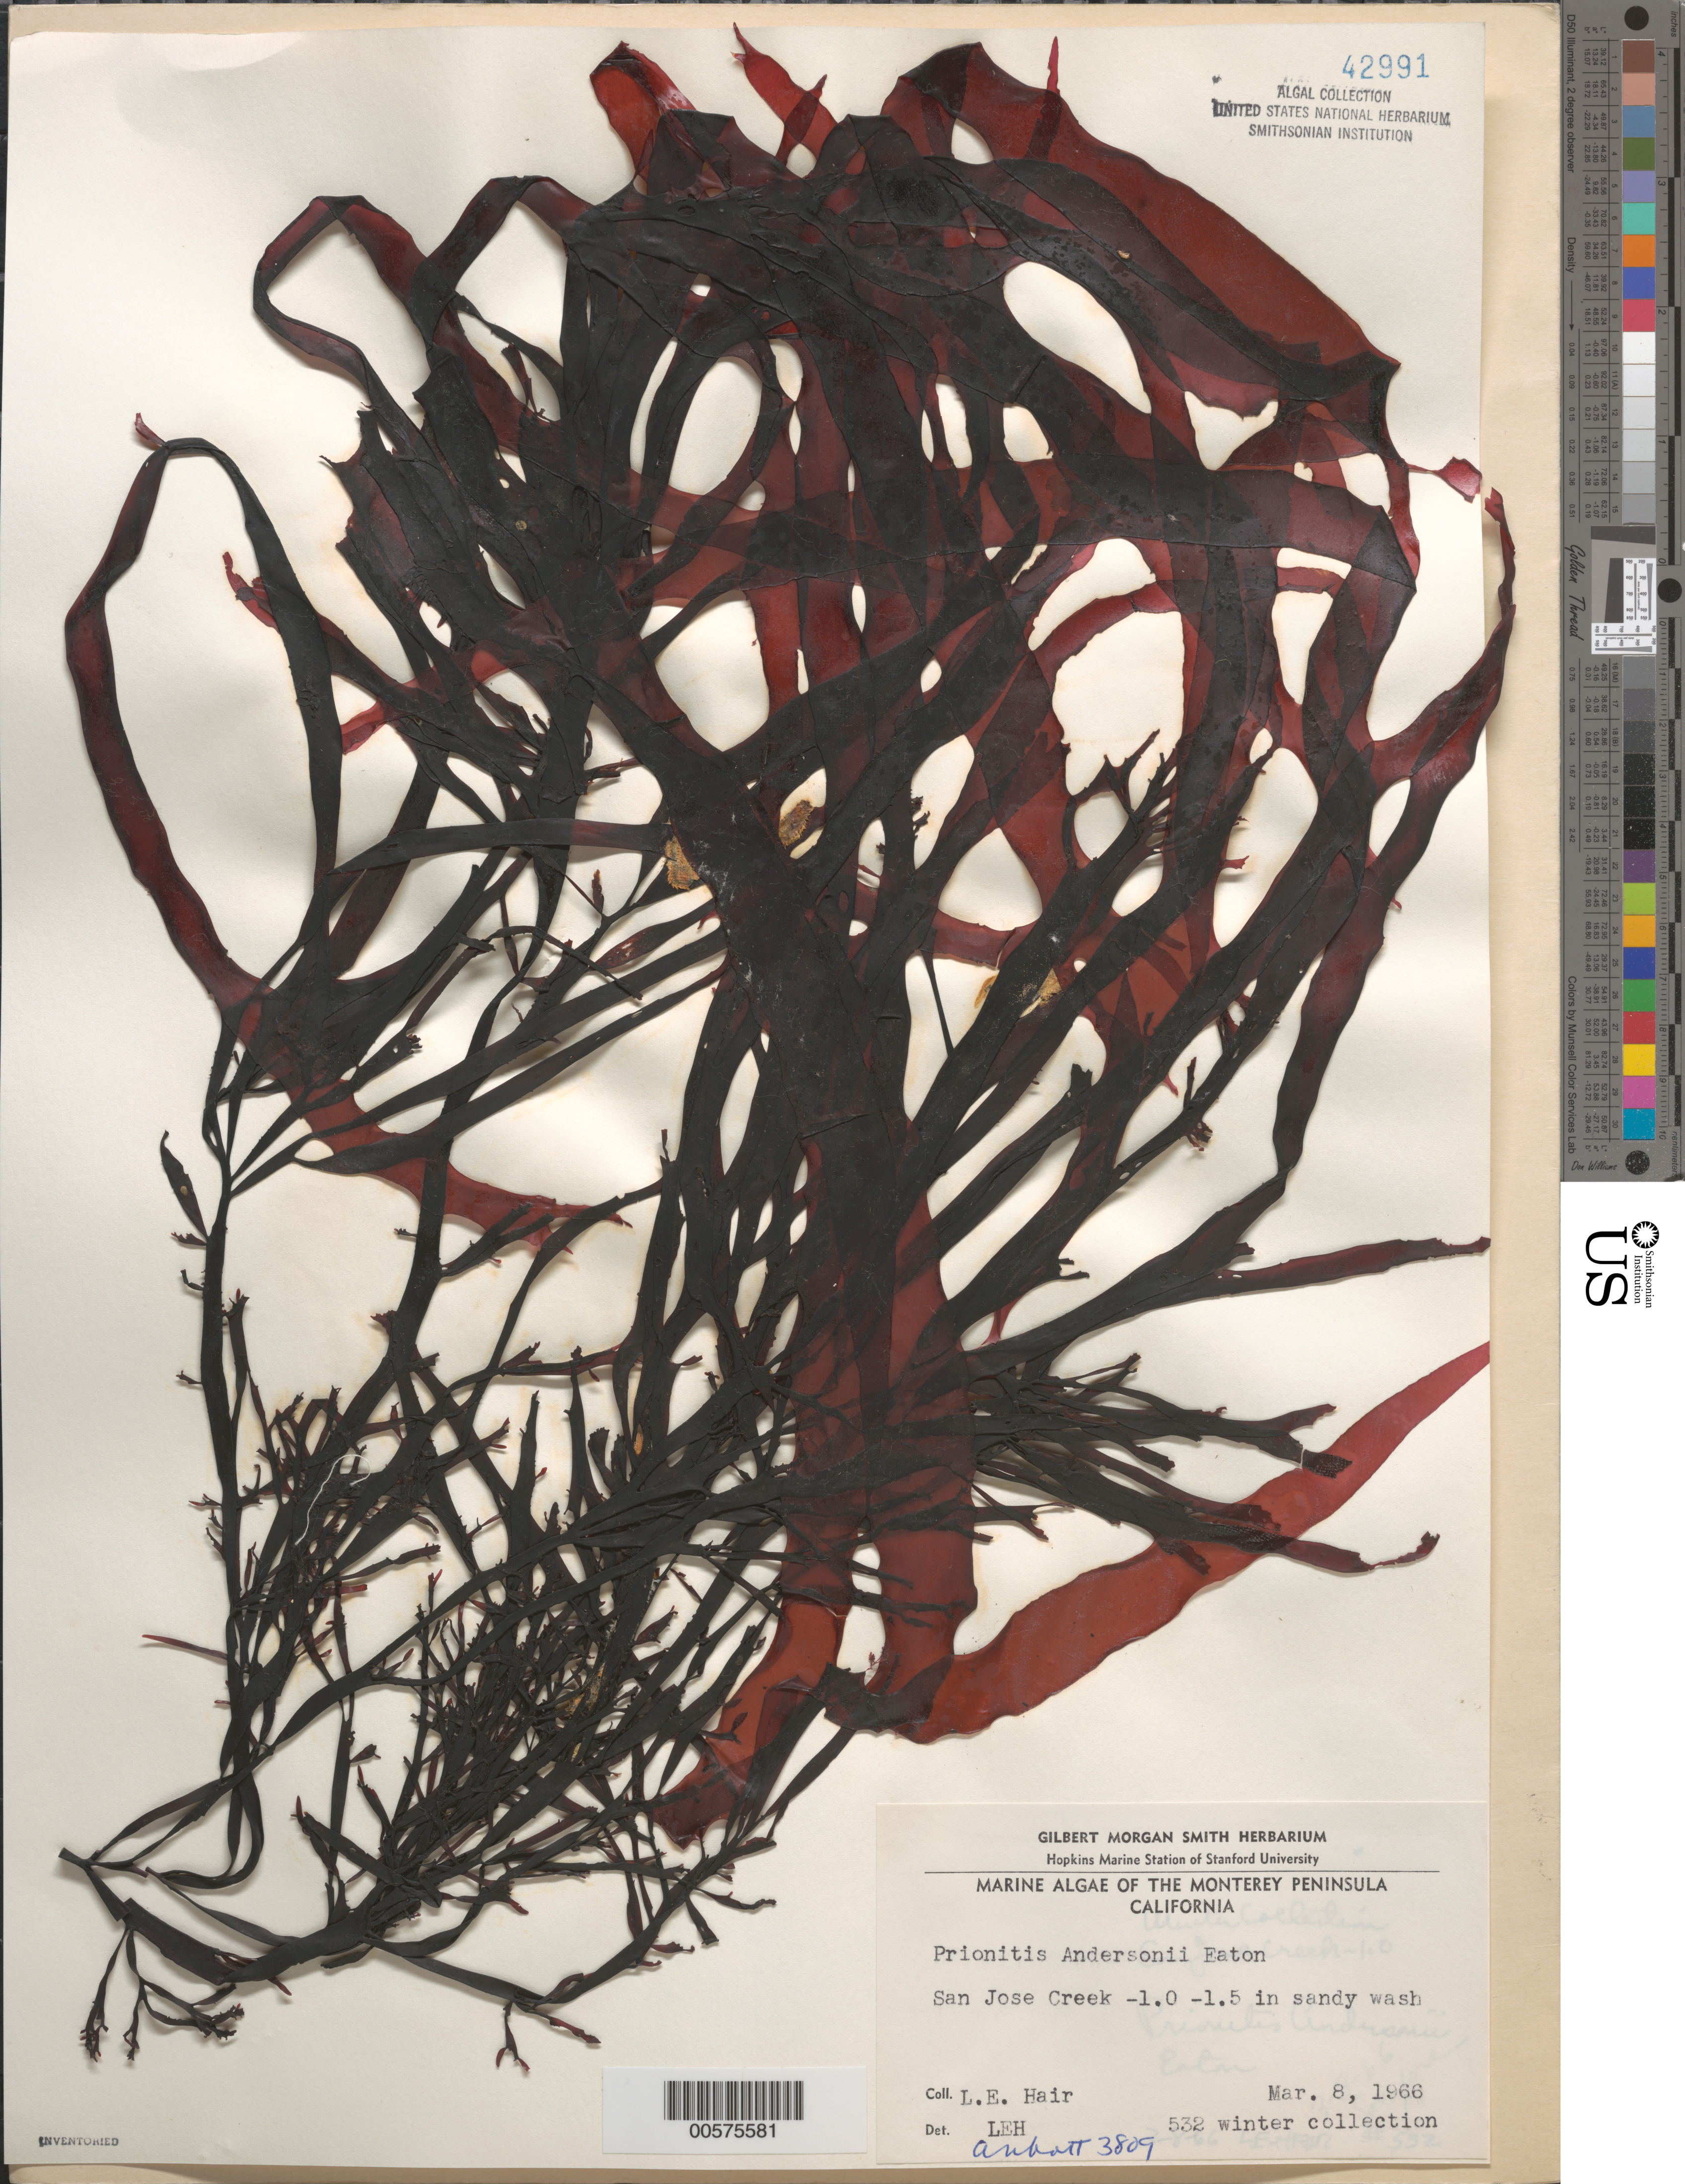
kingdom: Plantae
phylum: Rhodophyta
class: Florideophyceae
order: Cryptonemiales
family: Cryptonemiaceae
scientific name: Prionitis sternbergii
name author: (C. Agardh) J. Agardh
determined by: Algae name updating Project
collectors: L. Hair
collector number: LEH 532 & IAA 3809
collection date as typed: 08 Mar 1966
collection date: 1966-03-08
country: United States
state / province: California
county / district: Monterey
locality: San Jose Creek, Monterey Peninsula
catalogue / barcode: US 42991